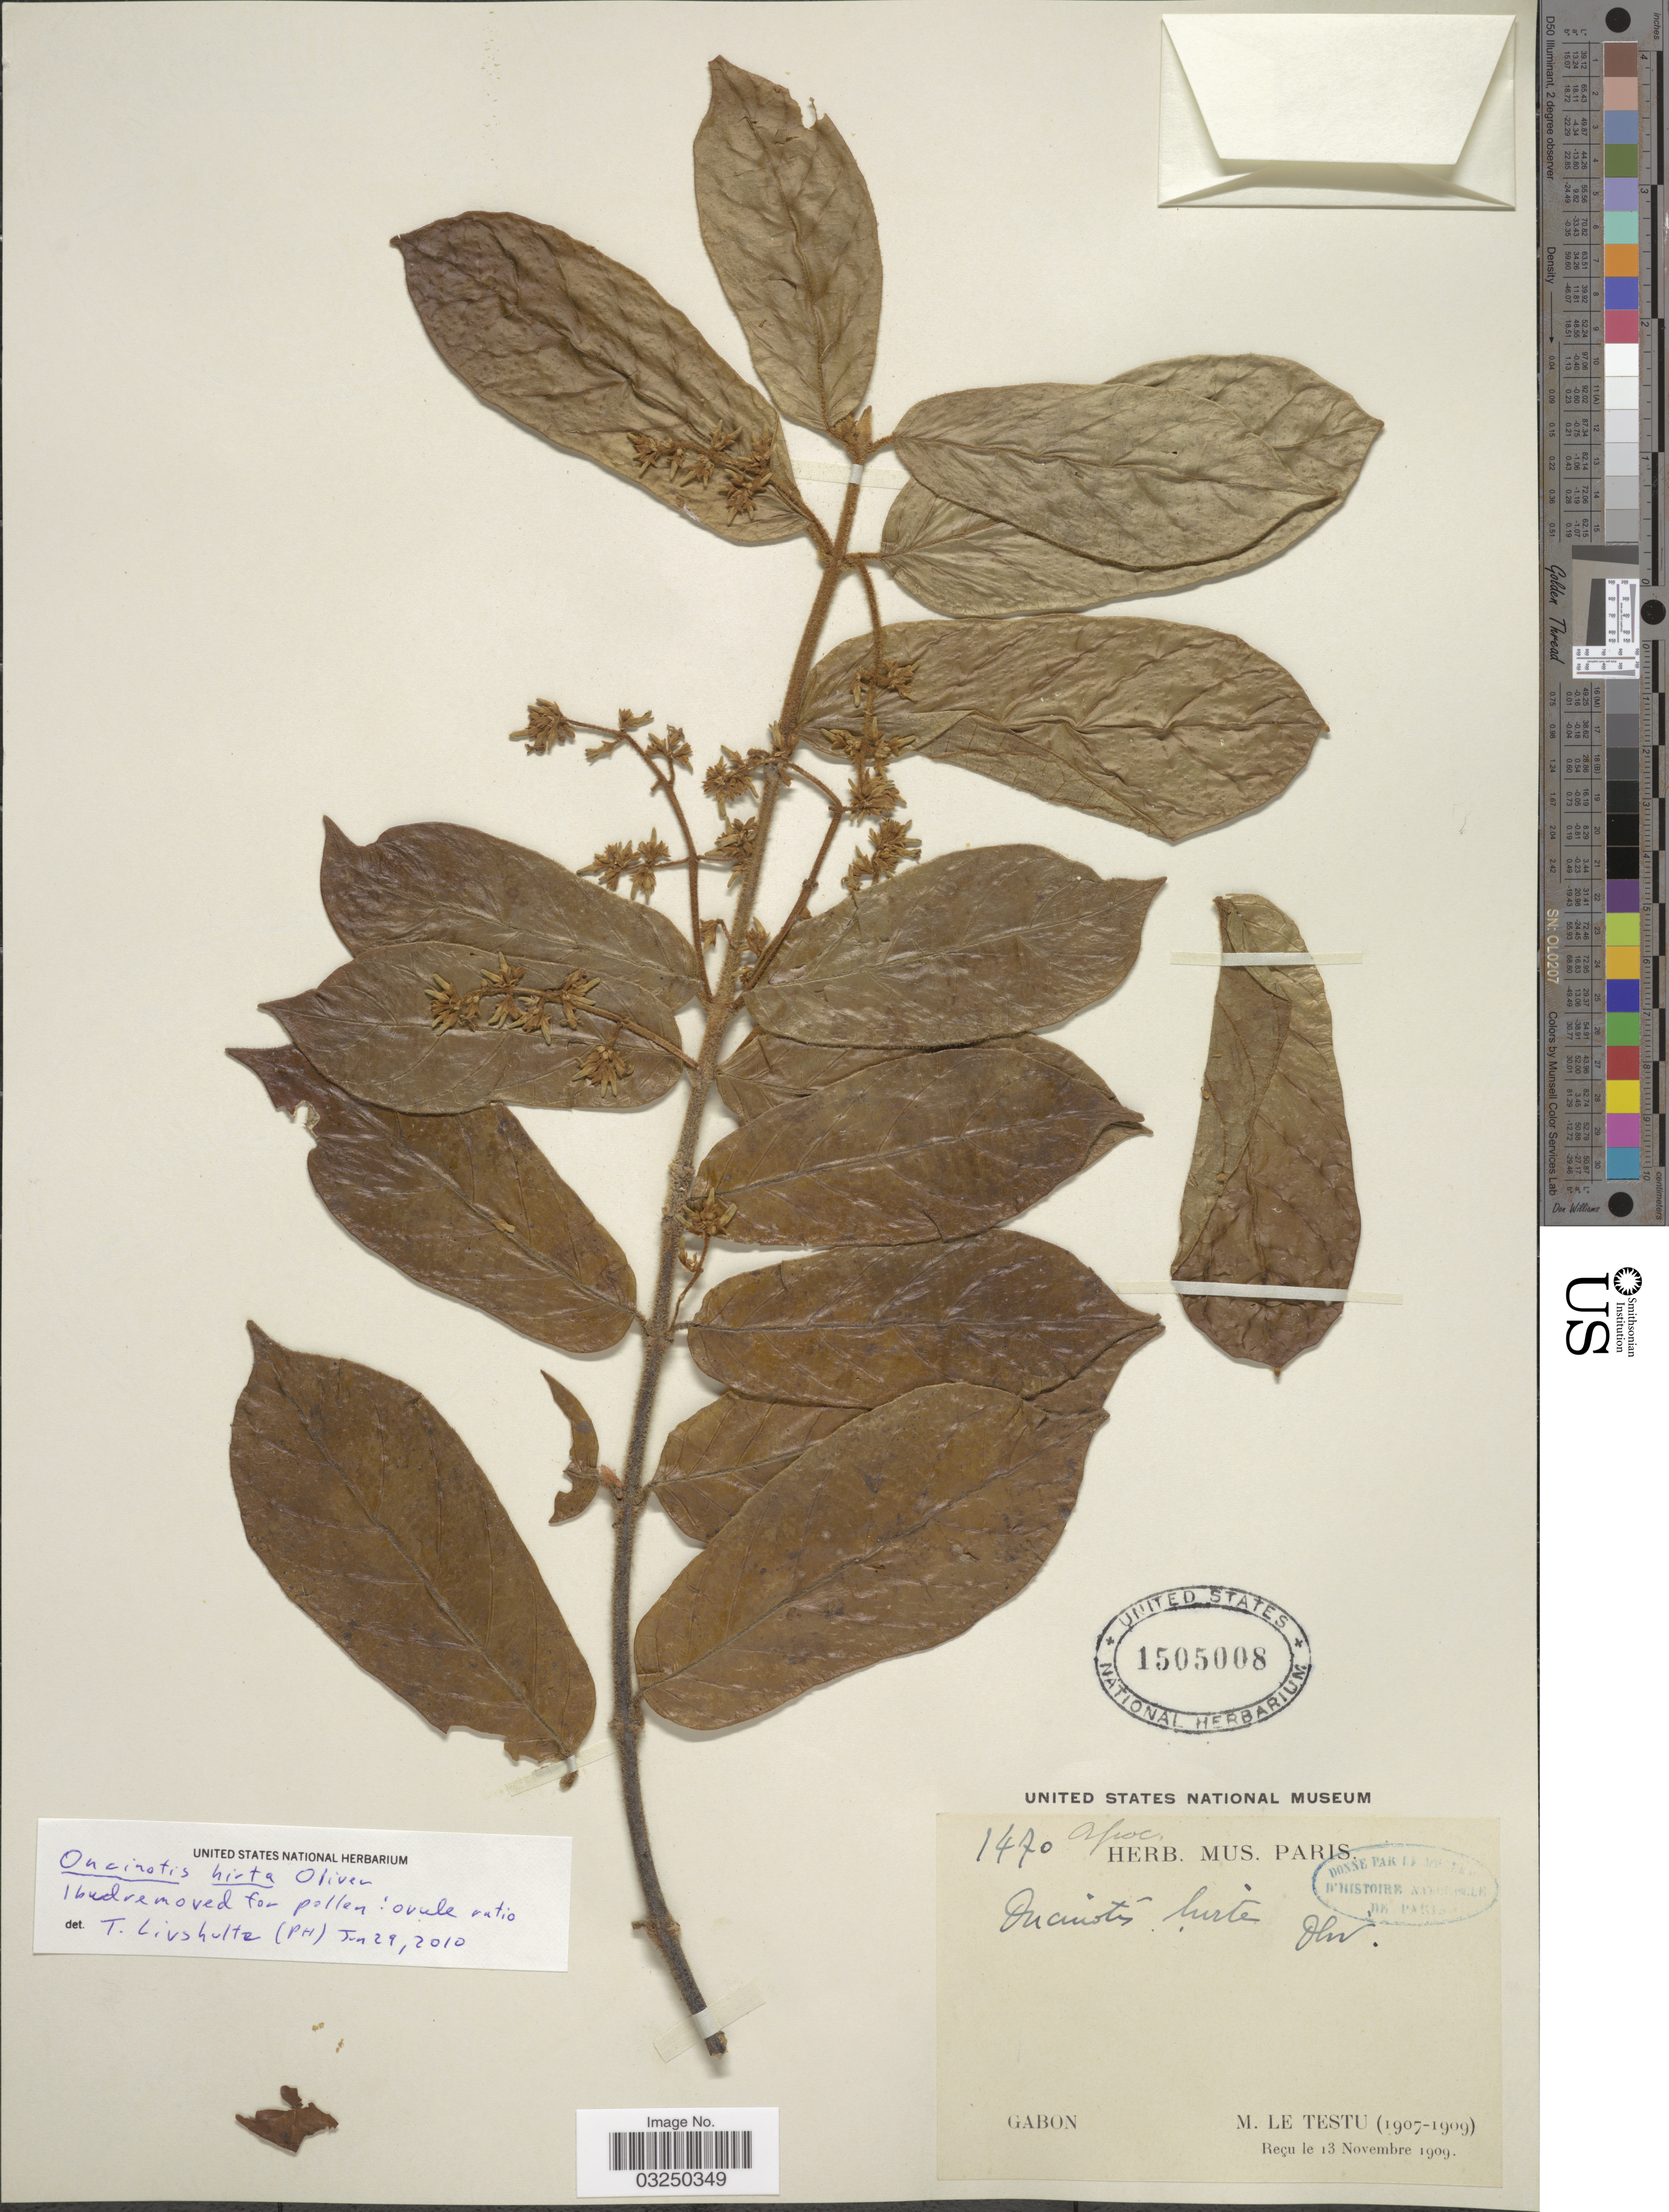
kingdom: Plantae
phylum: Tracheophyta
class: Magnoliopsida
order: Gentianales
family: Apocynaceae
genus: Oncinotis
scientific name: Oncinotis hirta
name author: Oliv.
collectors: M. Le Testu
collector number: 1470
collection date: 1907/1909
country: Gabon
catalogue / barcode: US 1505008